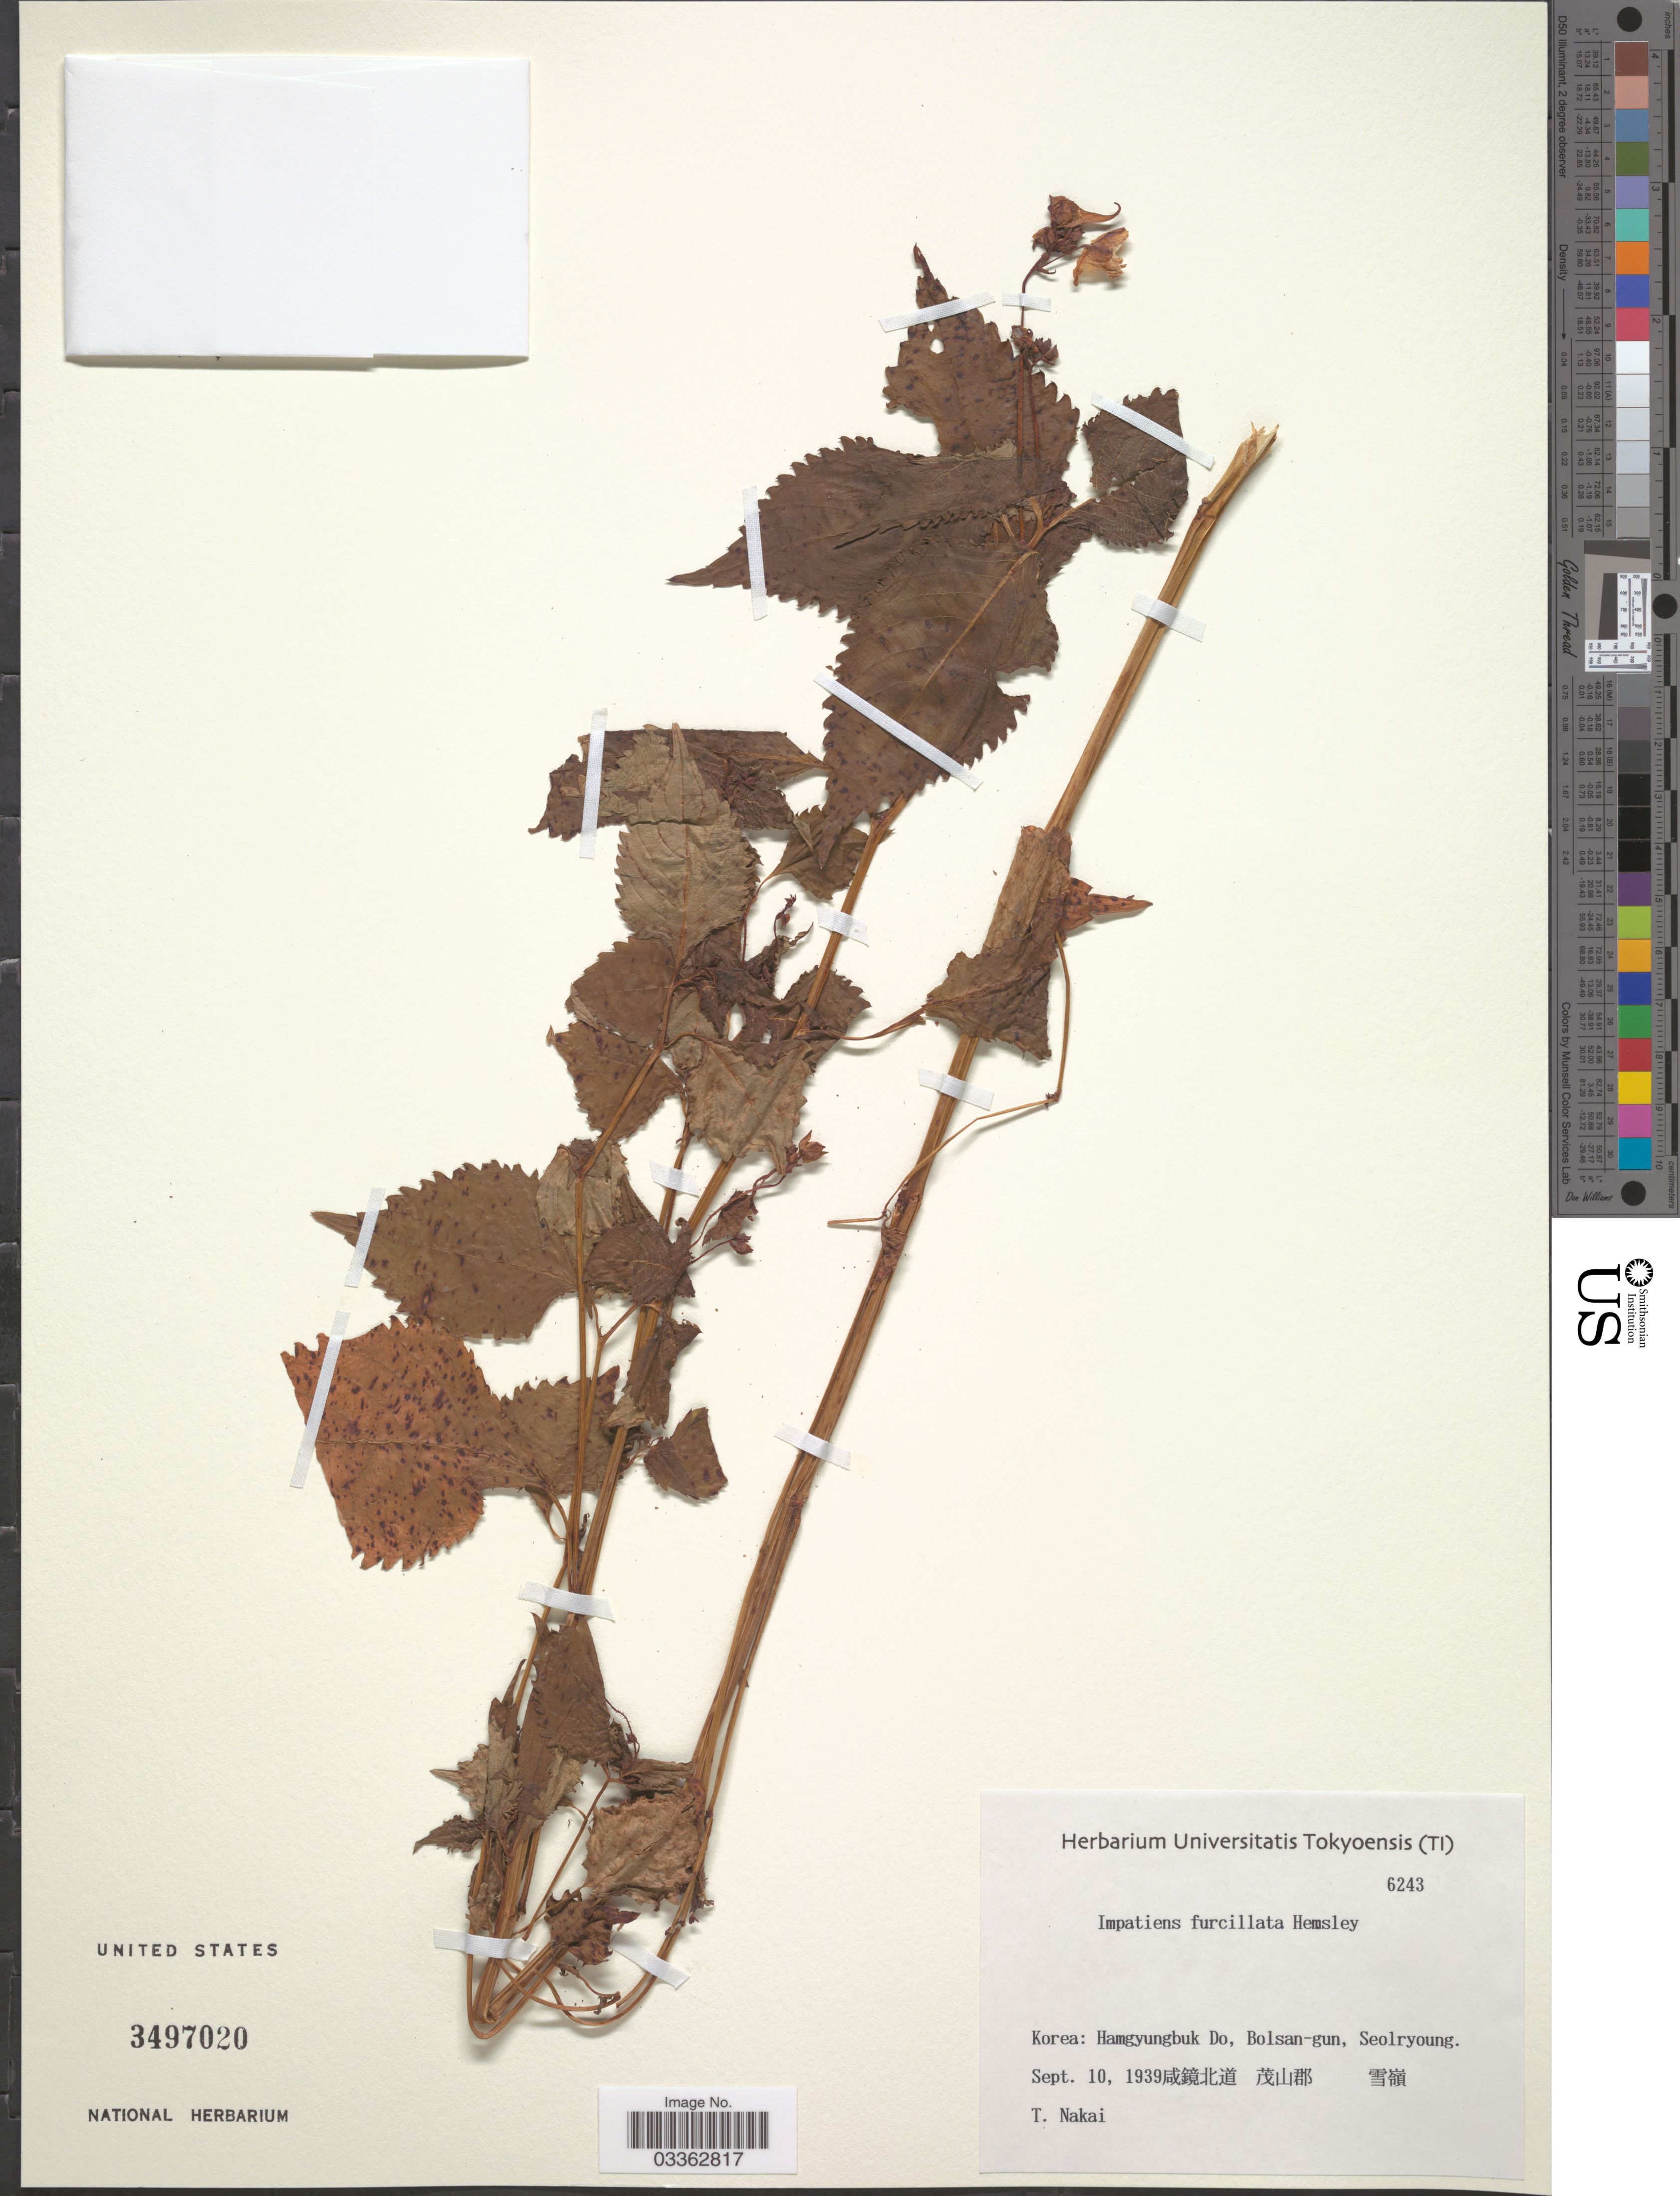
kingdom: Plantae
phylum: Tracheophyta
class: Magnoliopsida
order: Ericales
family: Balsaminaceae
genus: Impatiens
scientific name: Impatiens furcillata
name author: Hemsl.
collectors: T. Nakai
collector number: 6243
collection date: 1939-09-10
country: North Korea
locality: Korea: Hamgyungbuk Do, Bolsan-gun, Seolryoung. X.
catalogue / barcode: US 3497020